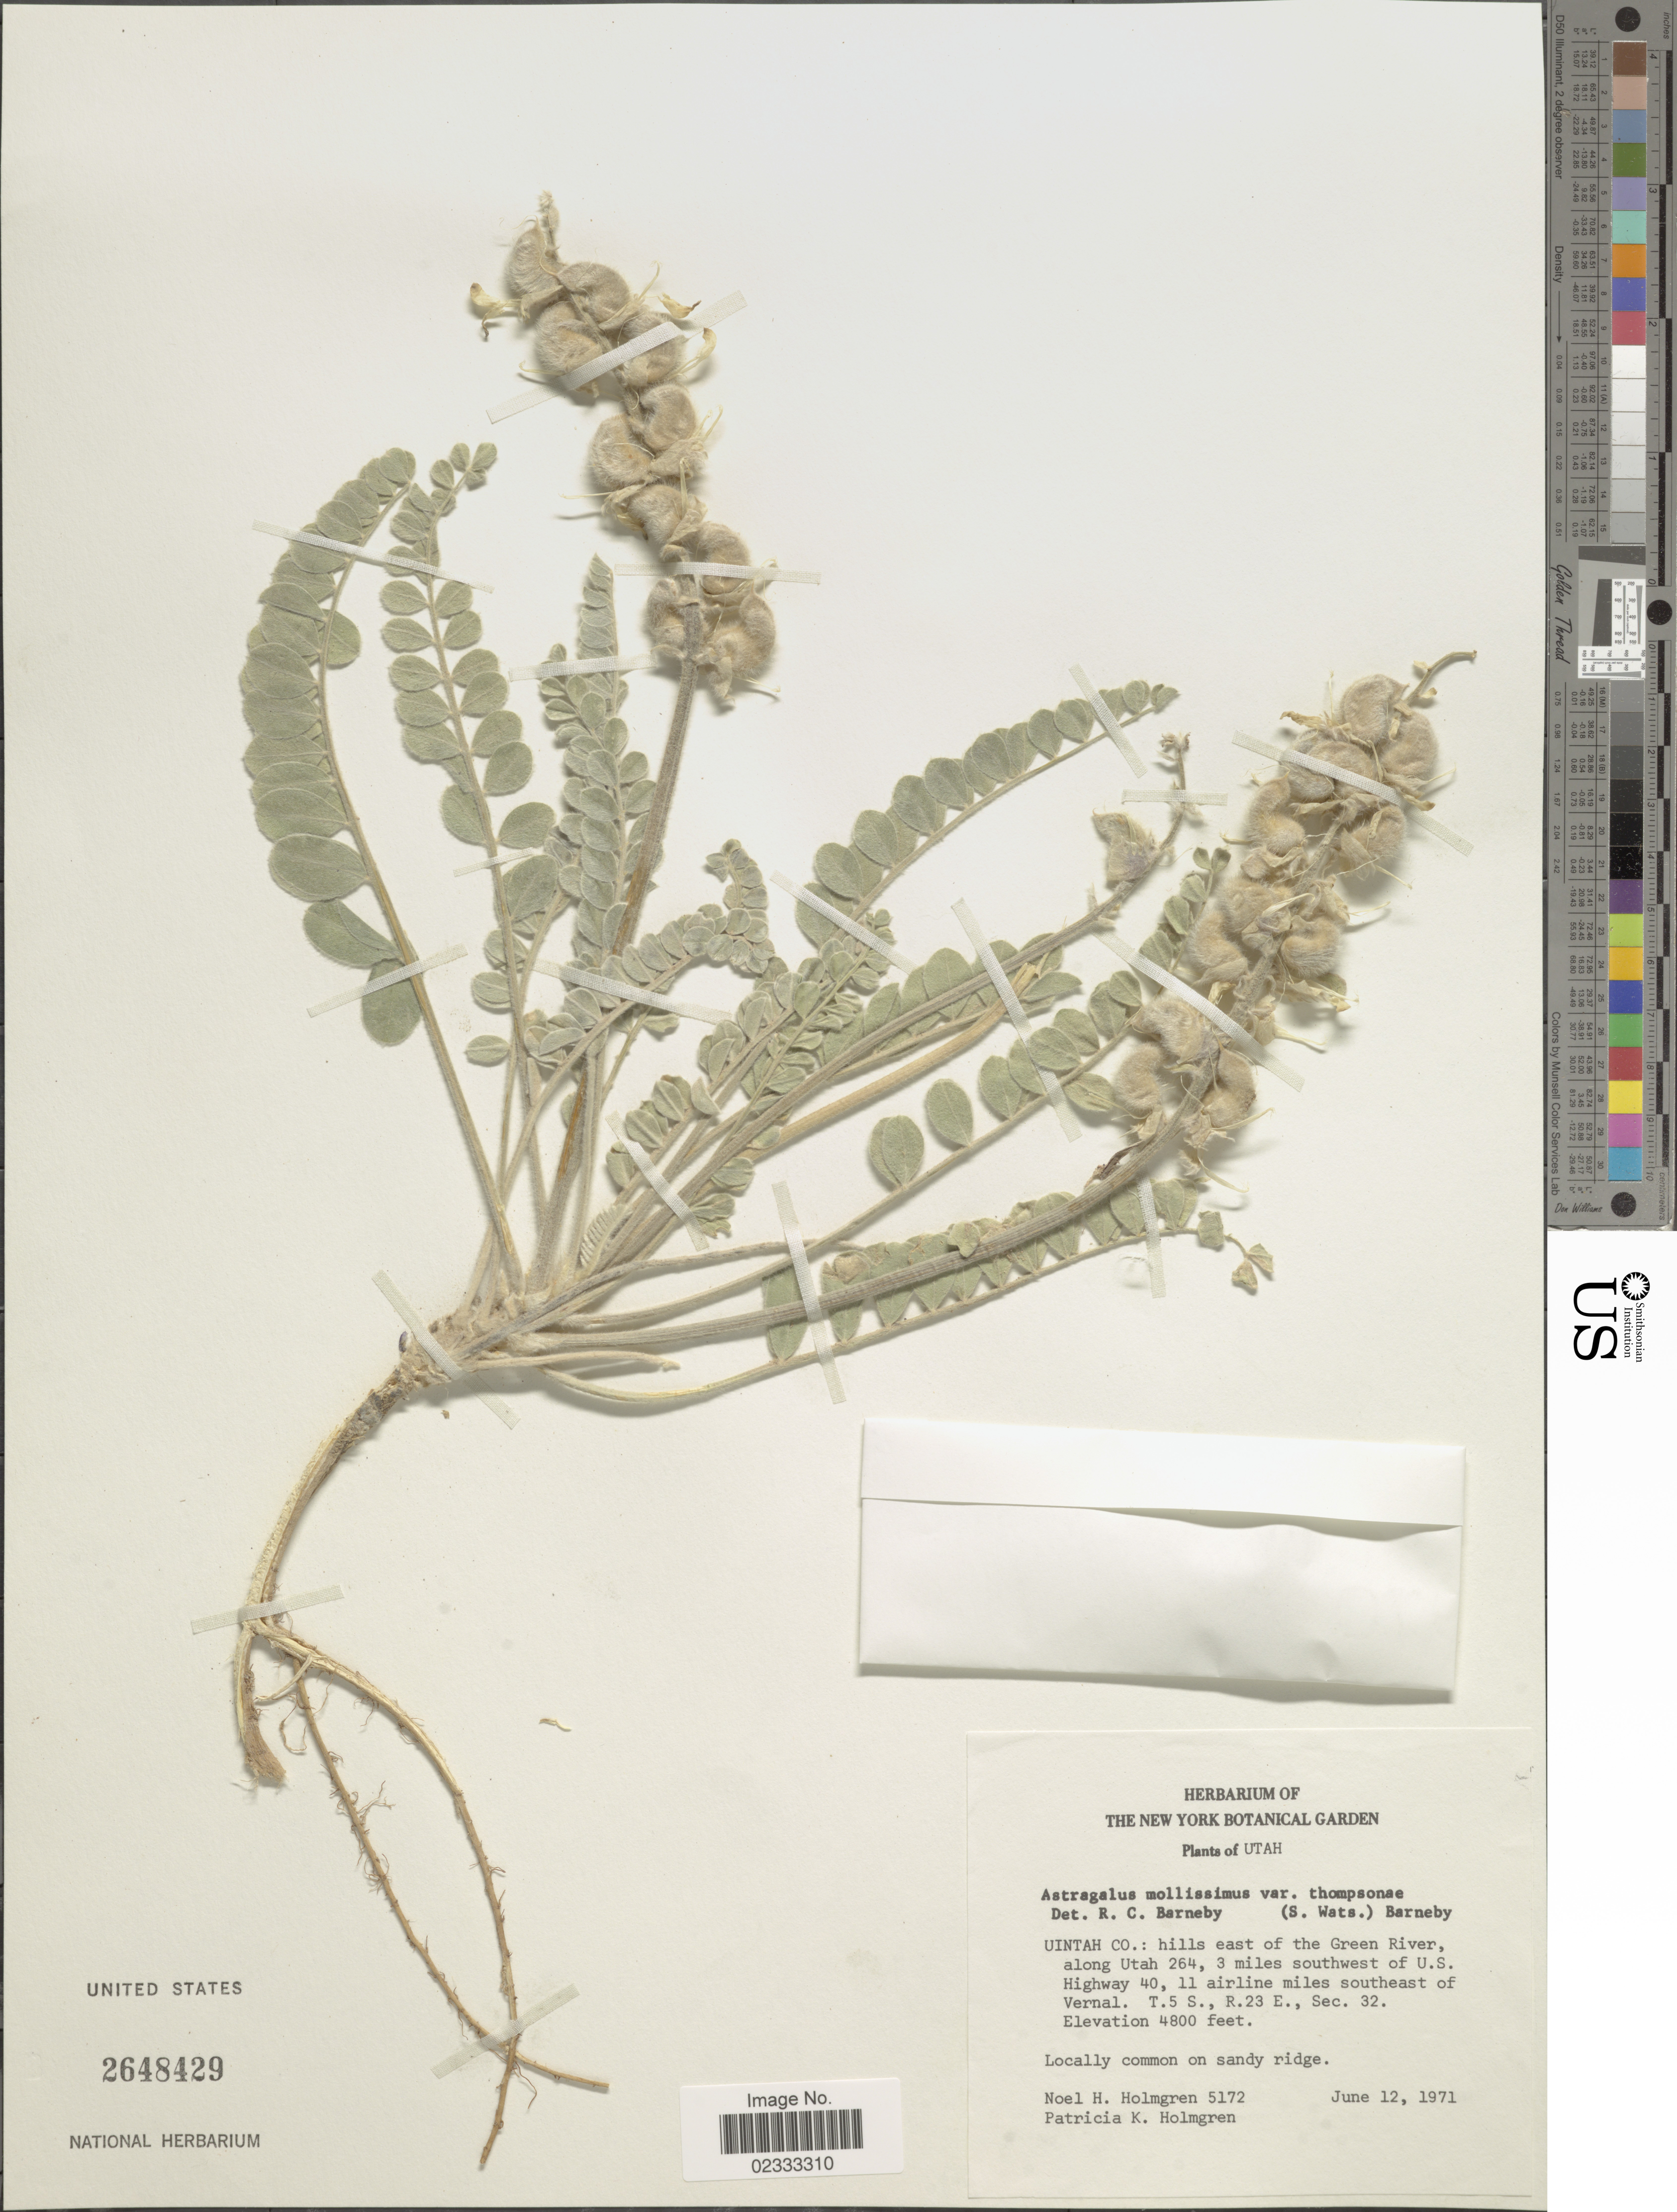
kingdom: Plantae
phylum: Tracheophyta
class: Magnoliopsida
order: Fabales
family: Fabaceae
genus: Astragalus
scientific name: Astragalus mollissimus var. thompsoniae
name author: (S. Watson) Barneby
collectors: N. H. Holmgren & P. K. Holmgren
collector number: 5172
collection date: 1971-06-12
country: United States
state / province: Utah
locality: Uintah Co.: hills east of the Green River, along Utah 264, 3 miles southwest of U.S. Highway 40, 11 airline miles southeast of Vernal, T.5 S., R. 23 E., Sec. 32, locally common on sandy ridge.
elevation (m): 1463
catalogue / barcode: US 2648429